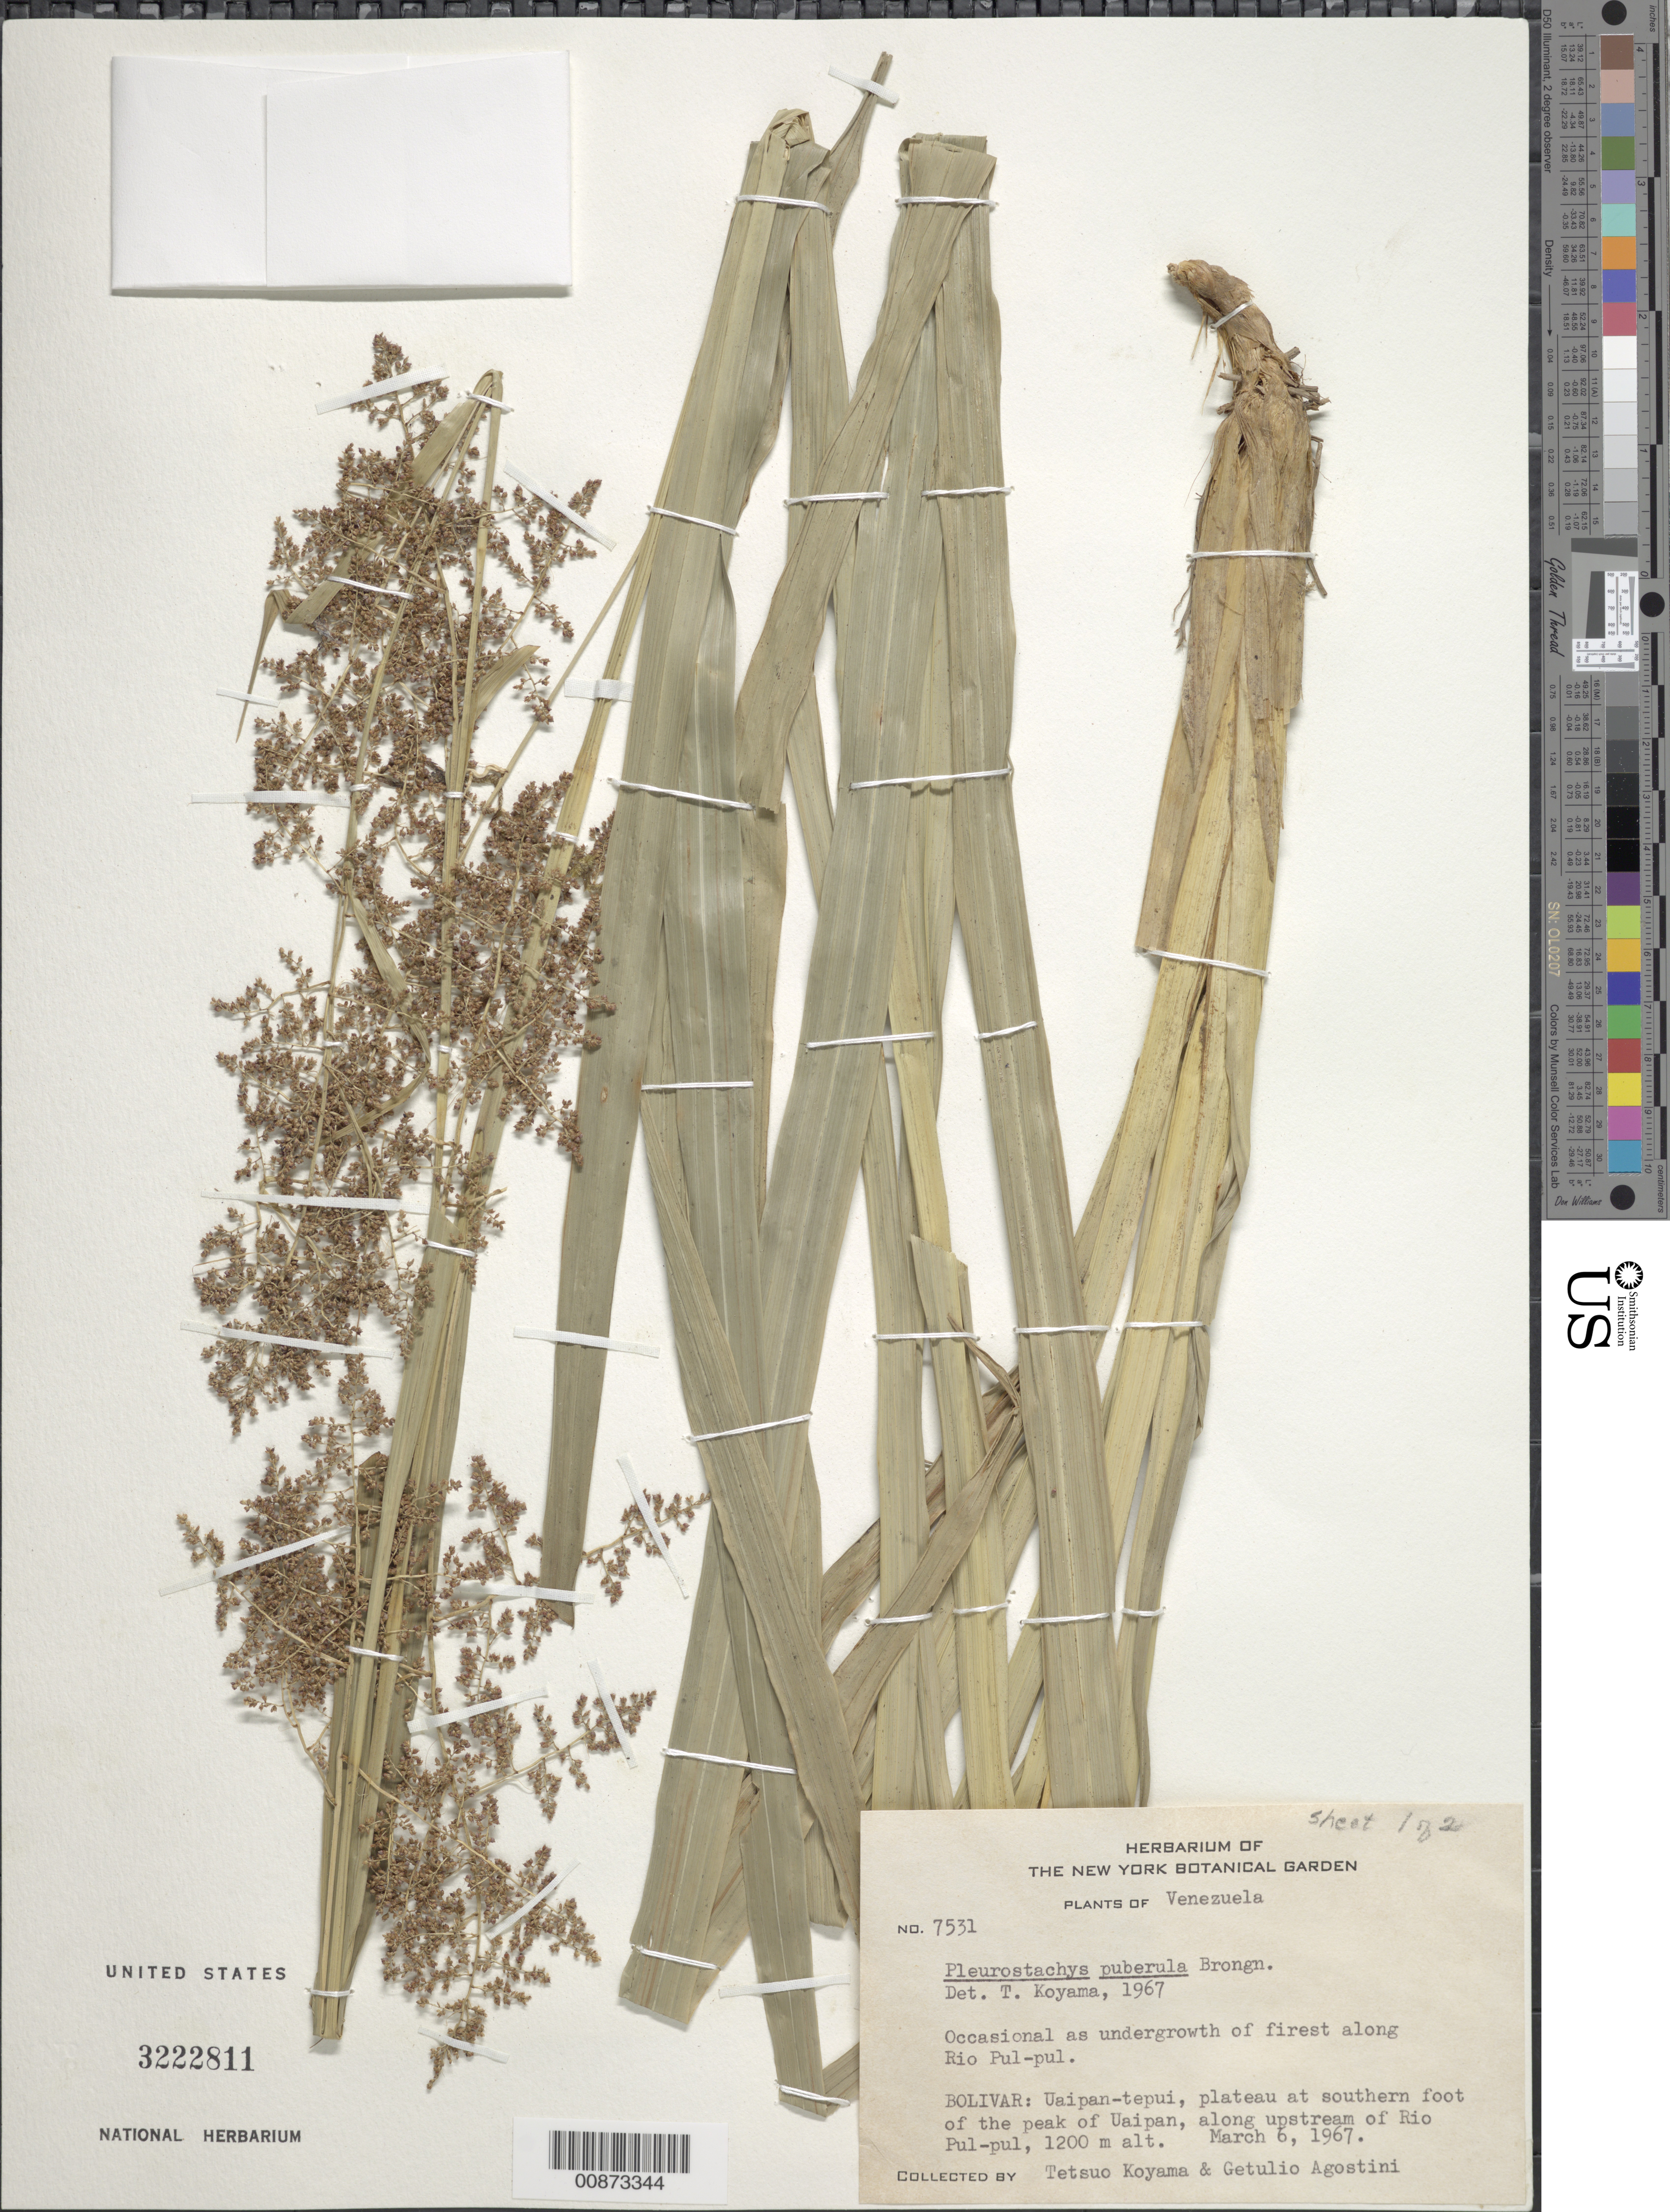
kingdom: Plantae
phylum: Tracheophyta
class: Liliopsida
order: Poales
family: Cyperaceae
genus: Rhynchospora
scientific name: Rhynchospora orbigniana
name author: (Brongn.) L.B. Sm.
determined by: Strong, M. T., (US), Smithsonian Institution - National Museum of Natural History (UNITED STATES)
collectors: T. Koyama & G. Agostini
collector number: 7531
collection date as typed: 6-Mar-67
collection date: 1967-03-06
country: Venezuela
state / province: Bolívar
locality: Uaipan-tepuí, southern foot of peak of Uaipan, along Río Pul-pul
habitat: As undergrowth of forest along river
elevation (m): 1200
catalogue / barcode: US 3222811